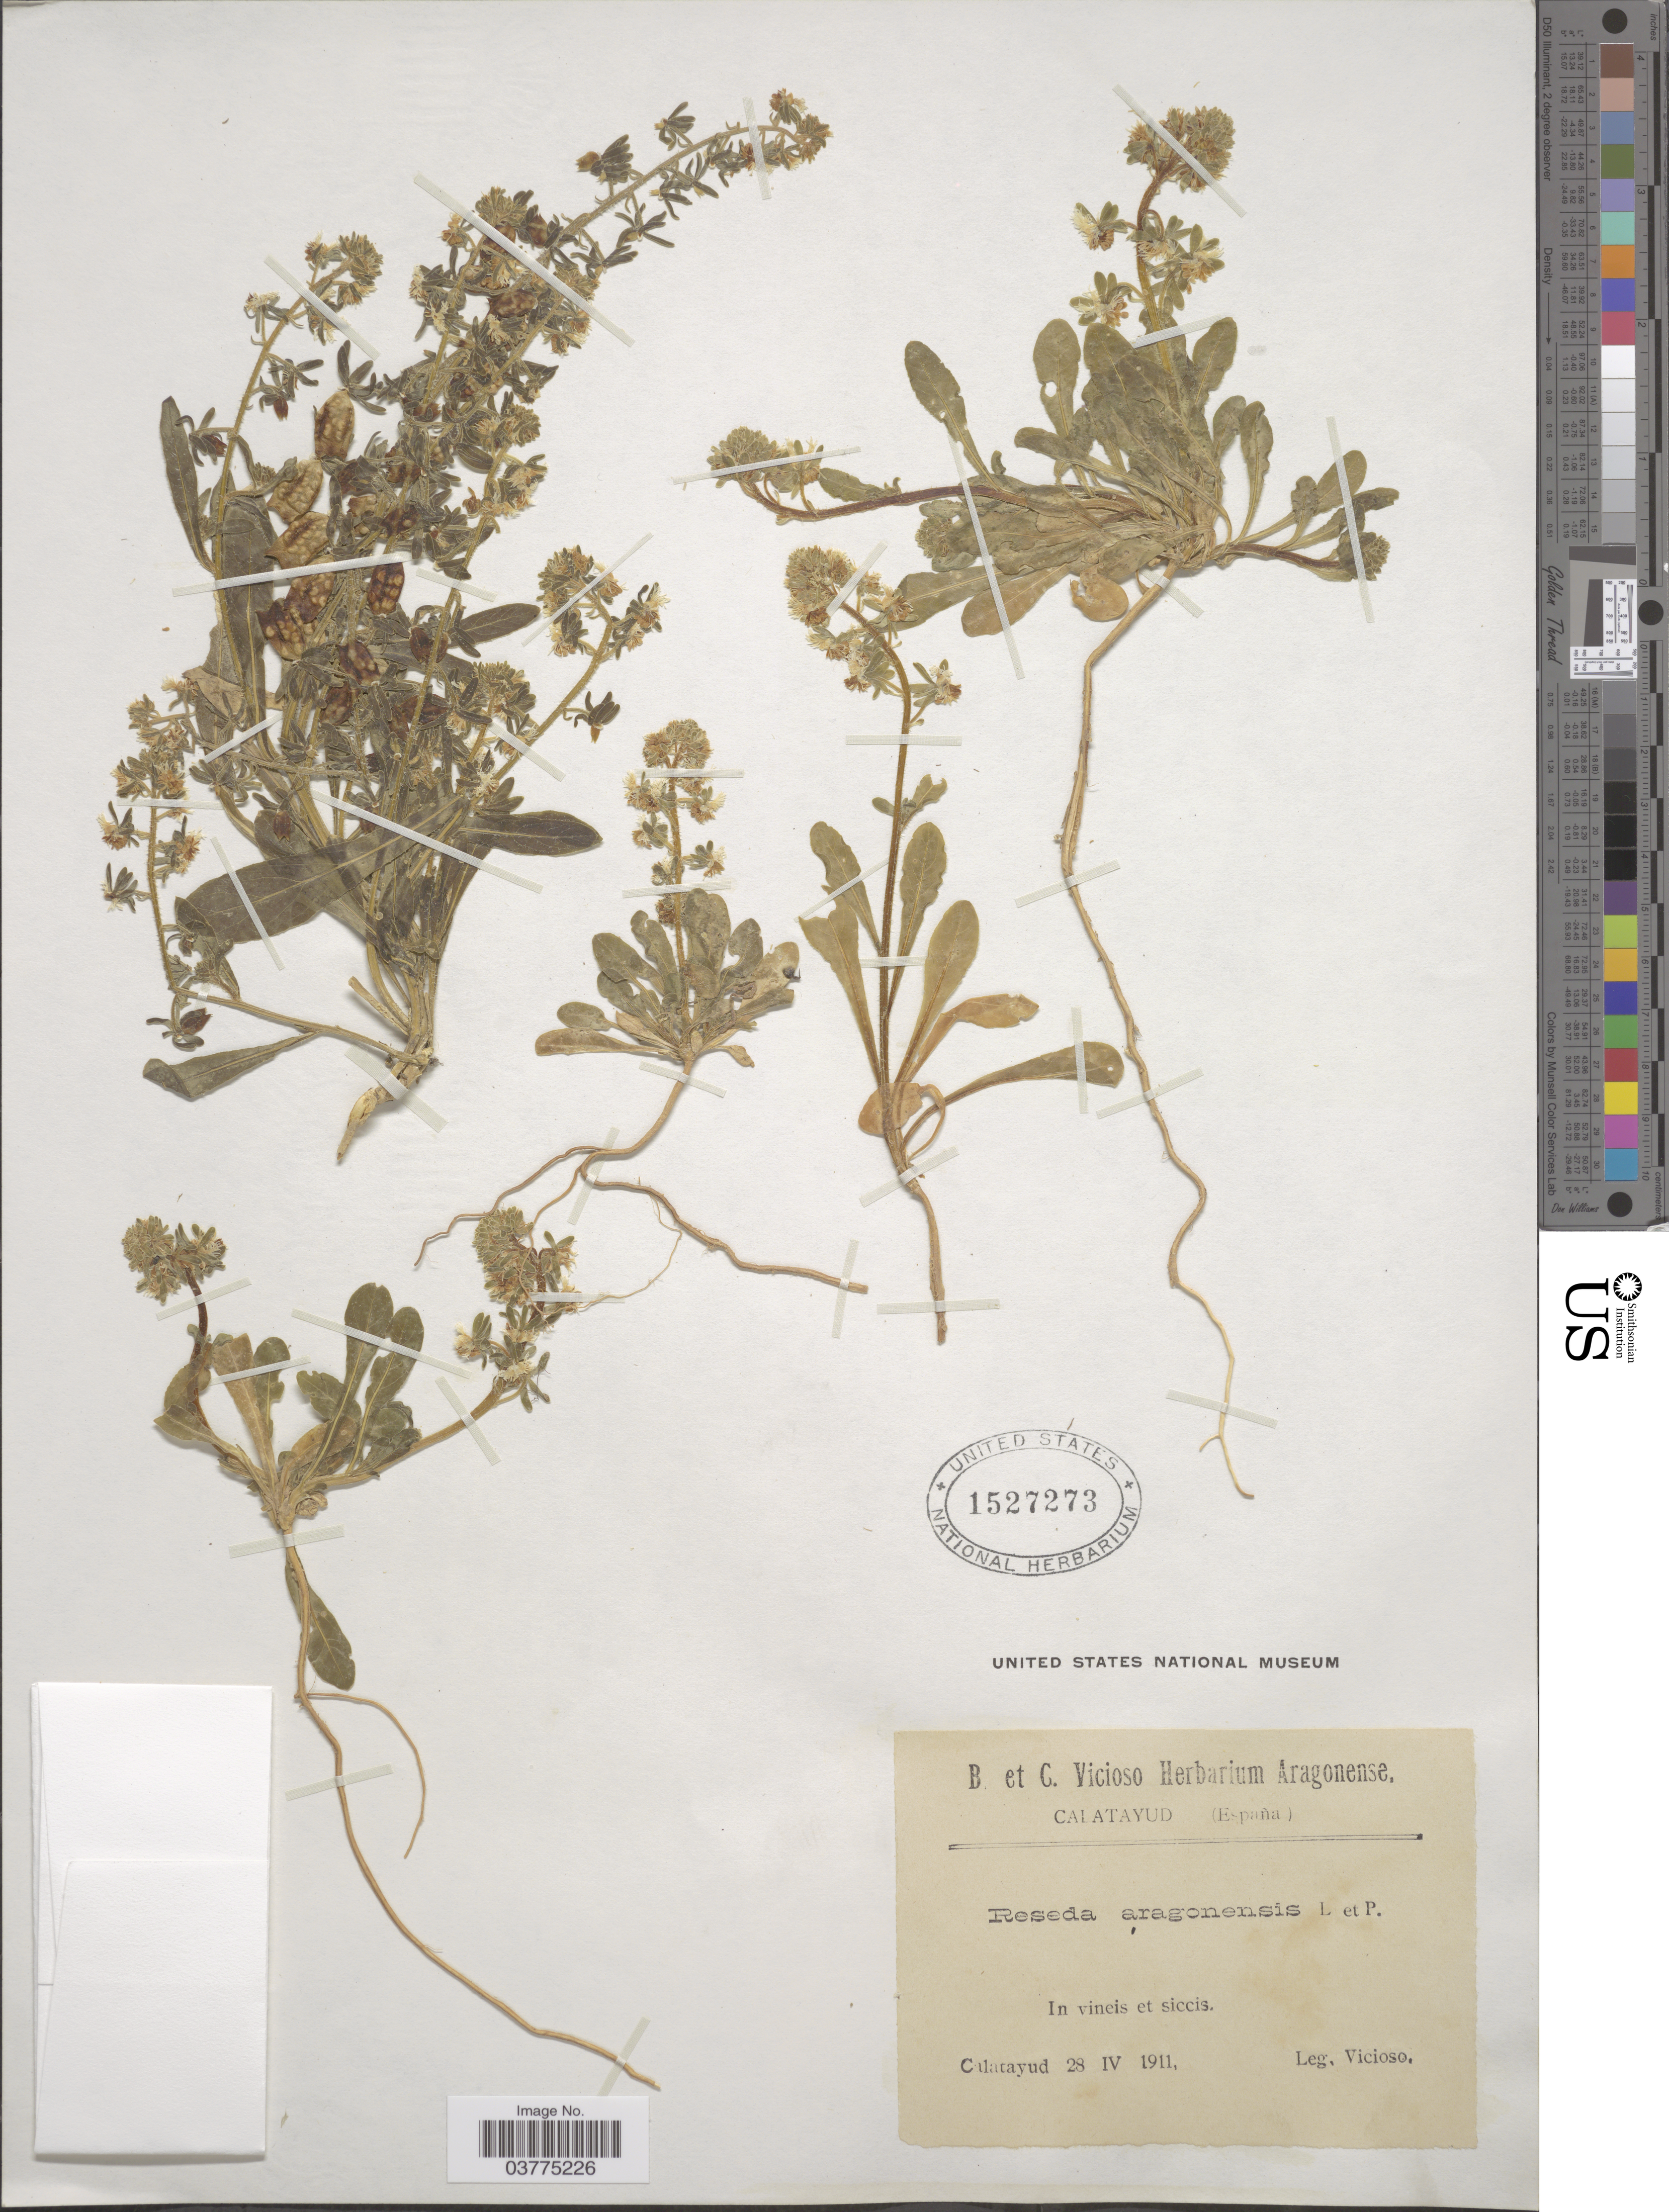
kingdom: Plantae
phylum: Tracheophyta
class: Magnoliopsida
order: Brassicales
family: Resedaceae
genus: Reseda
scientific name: Reseda aragonensis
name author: Loscos & J. Pardo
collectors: Vicioso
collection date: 1911-04-28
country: Spain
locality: In vineis et siccis. Calatayud.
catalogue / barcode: US 1527273